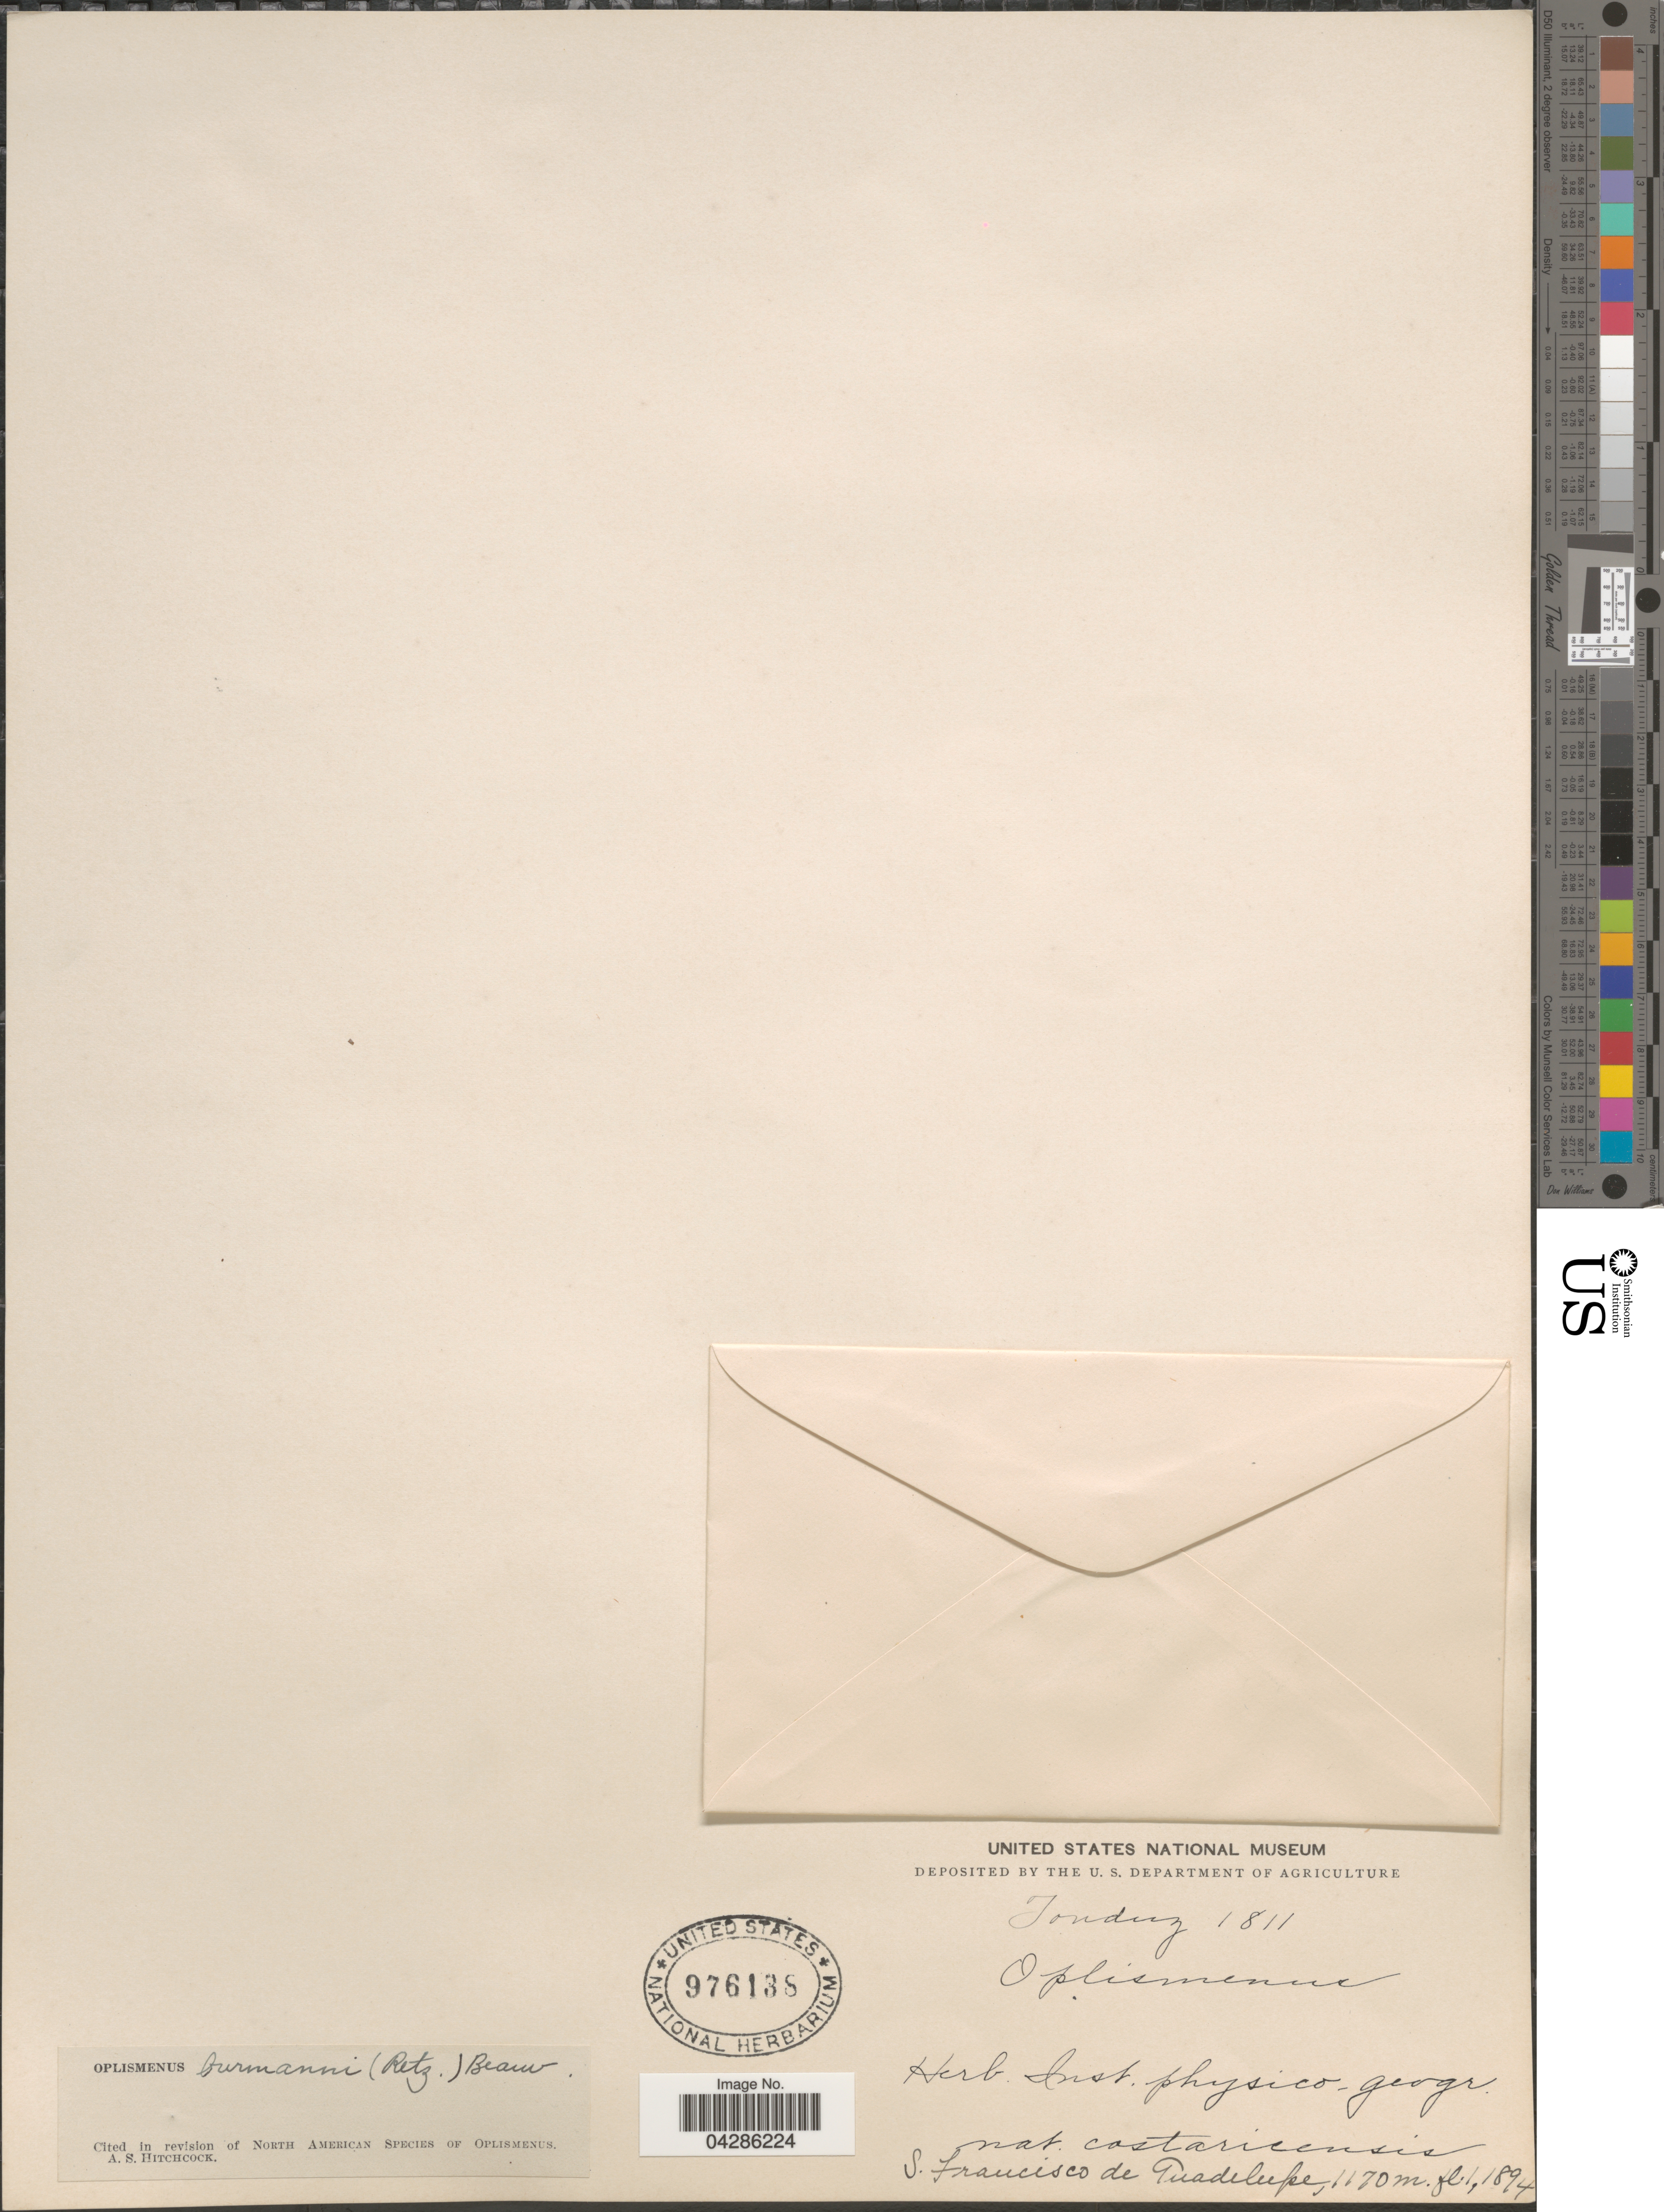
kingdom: Plantae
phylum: Tracheophyta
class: Liliopsida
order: Poales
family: Poaceae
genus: Oplismenus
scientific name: Oplismenus burmannii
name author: (Retz.) P. Beauv.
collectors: Tonduz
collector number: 1811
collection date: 1894-01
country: Costa Rica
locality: S. Francisco de Guadelupe.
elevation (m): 1170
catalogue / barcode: US 976138